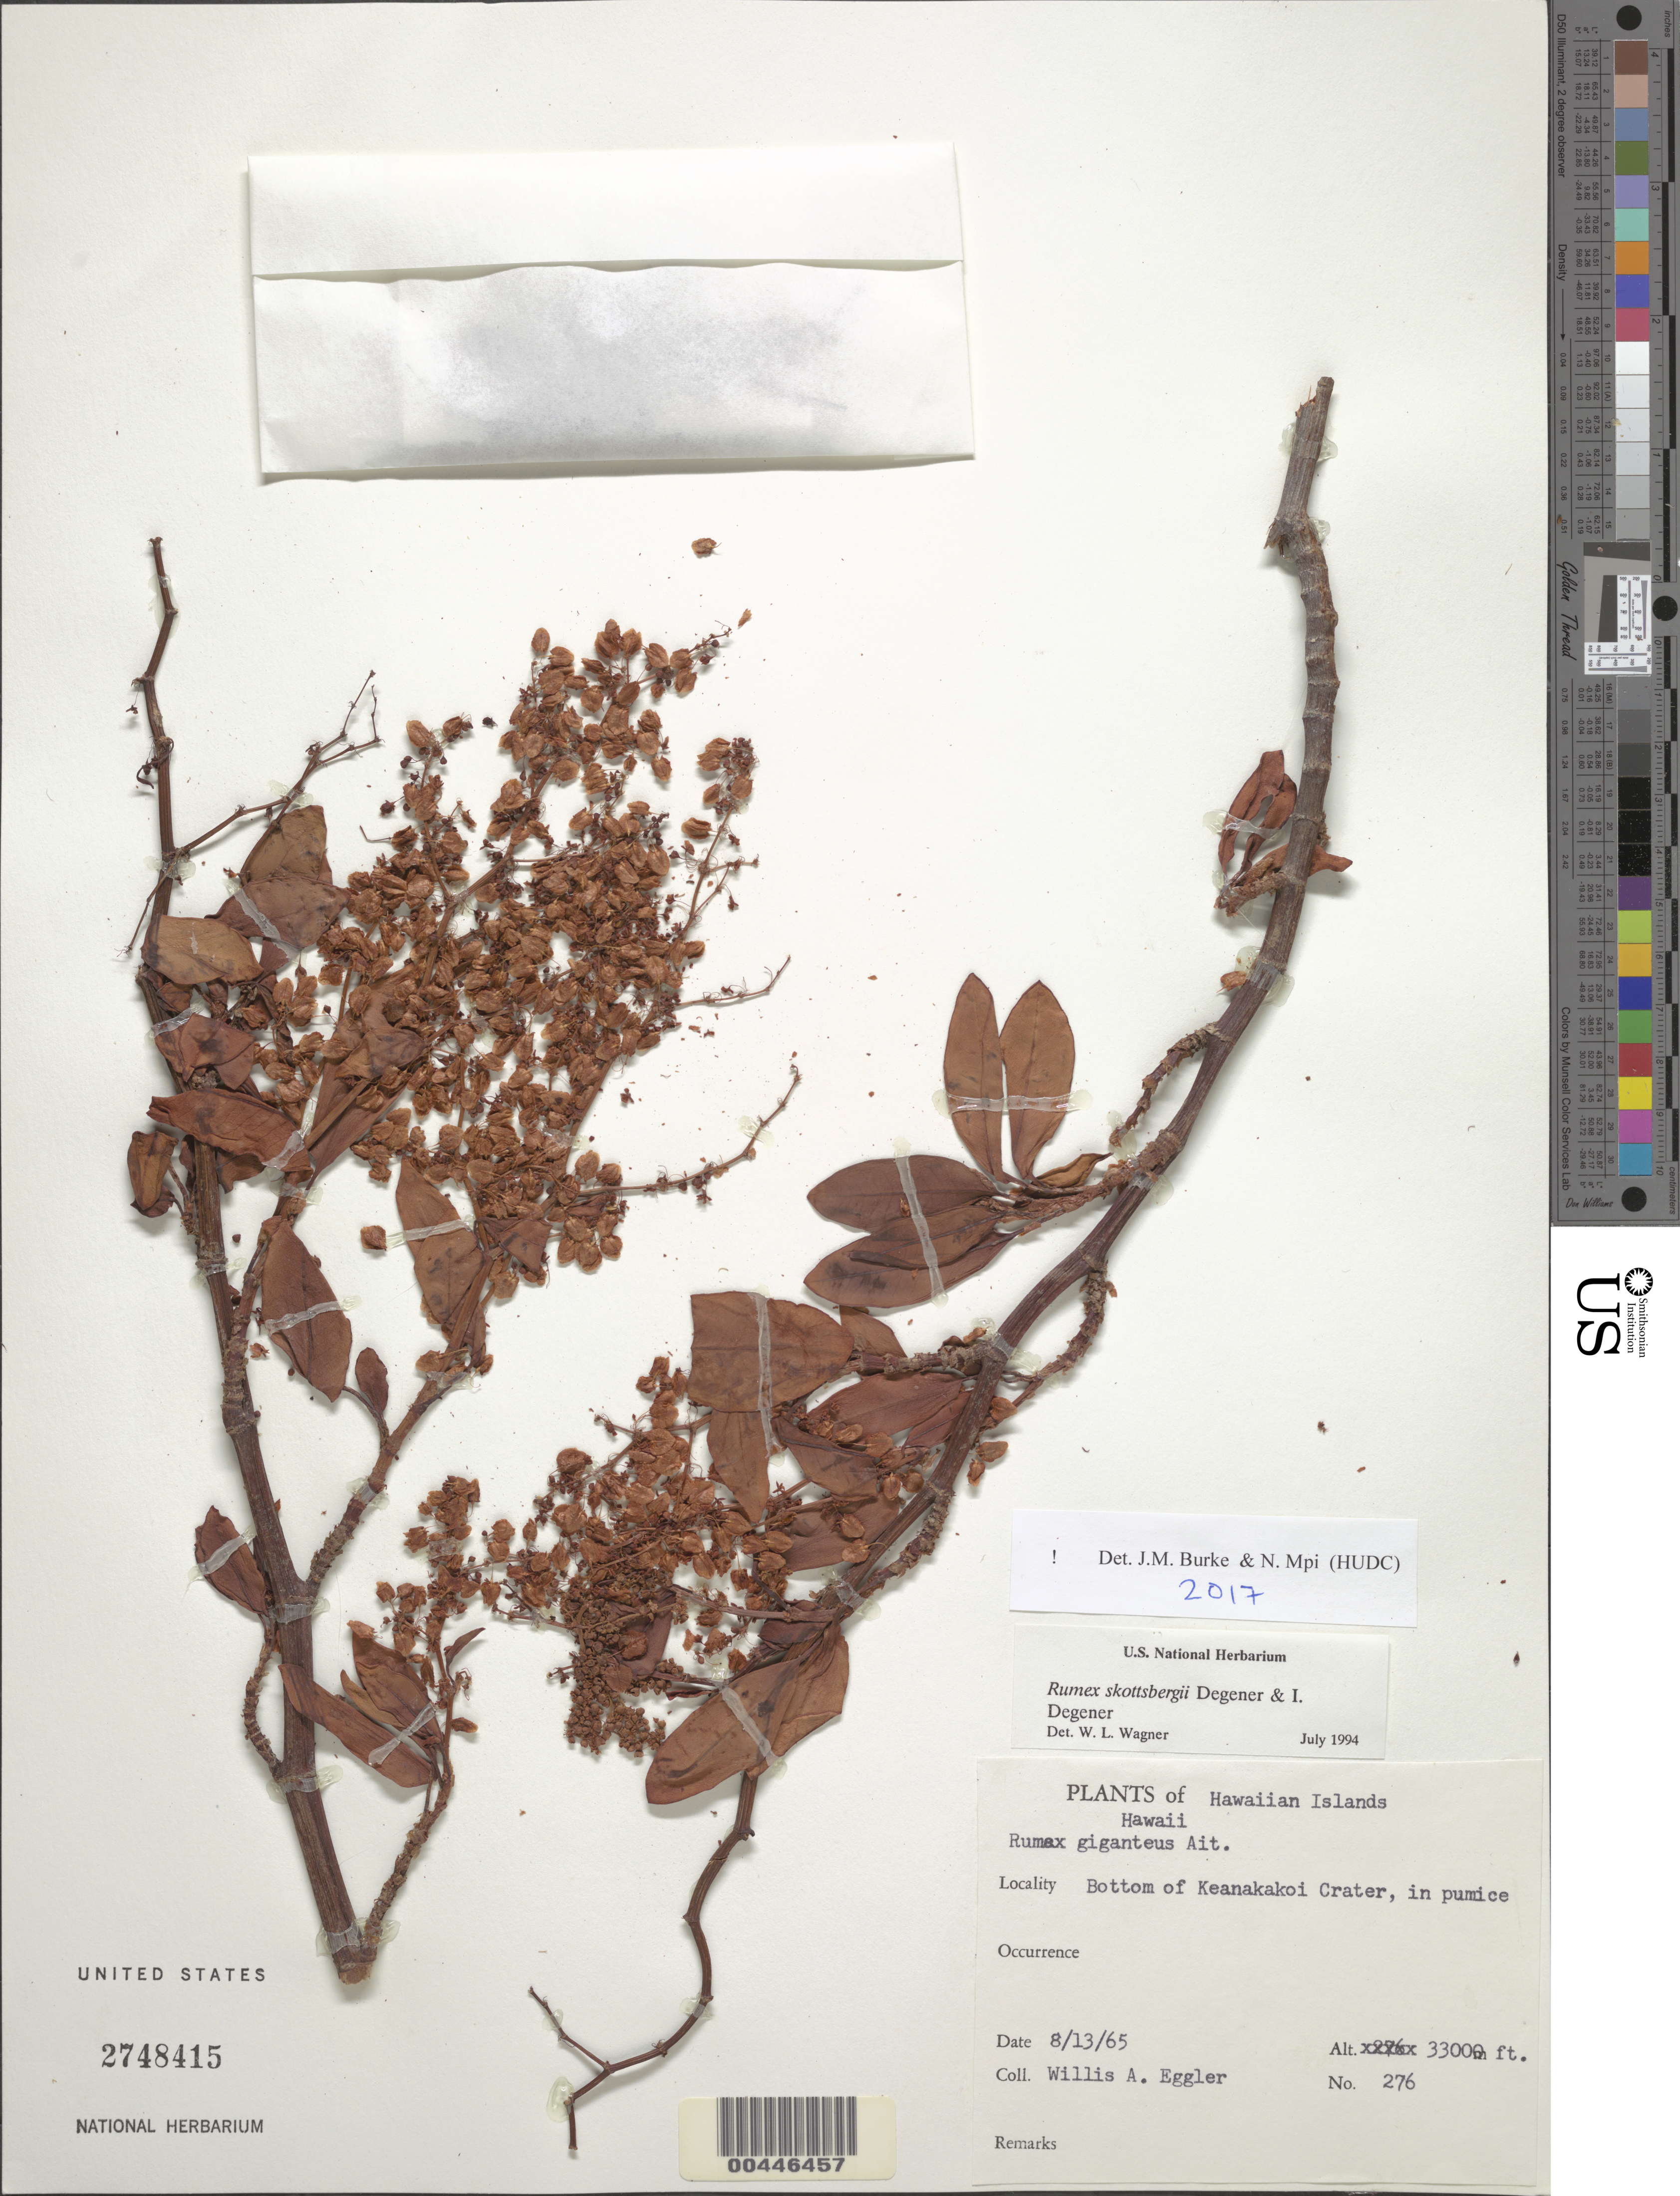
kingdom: Plantae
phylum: Tracheophyta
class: Magnoliopsida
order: Caryophyllales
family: Polygonaceae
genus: Rumex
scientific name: Rumex skottsbergii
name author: O. Deg. & I. Deg.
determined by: Wagner, W. L., (BOT), Smithsonian Institution - National Museum of Natural History (UNITED STATES)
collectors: W. A. Eggler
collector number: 276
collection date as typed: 13 Aug 1965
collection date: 1965-08-13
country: United States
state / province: Hawaii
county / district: Hawaii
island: Hawaii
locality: Bottom of Keanakakoi Crater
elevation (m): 1006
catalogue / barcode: US 2748415